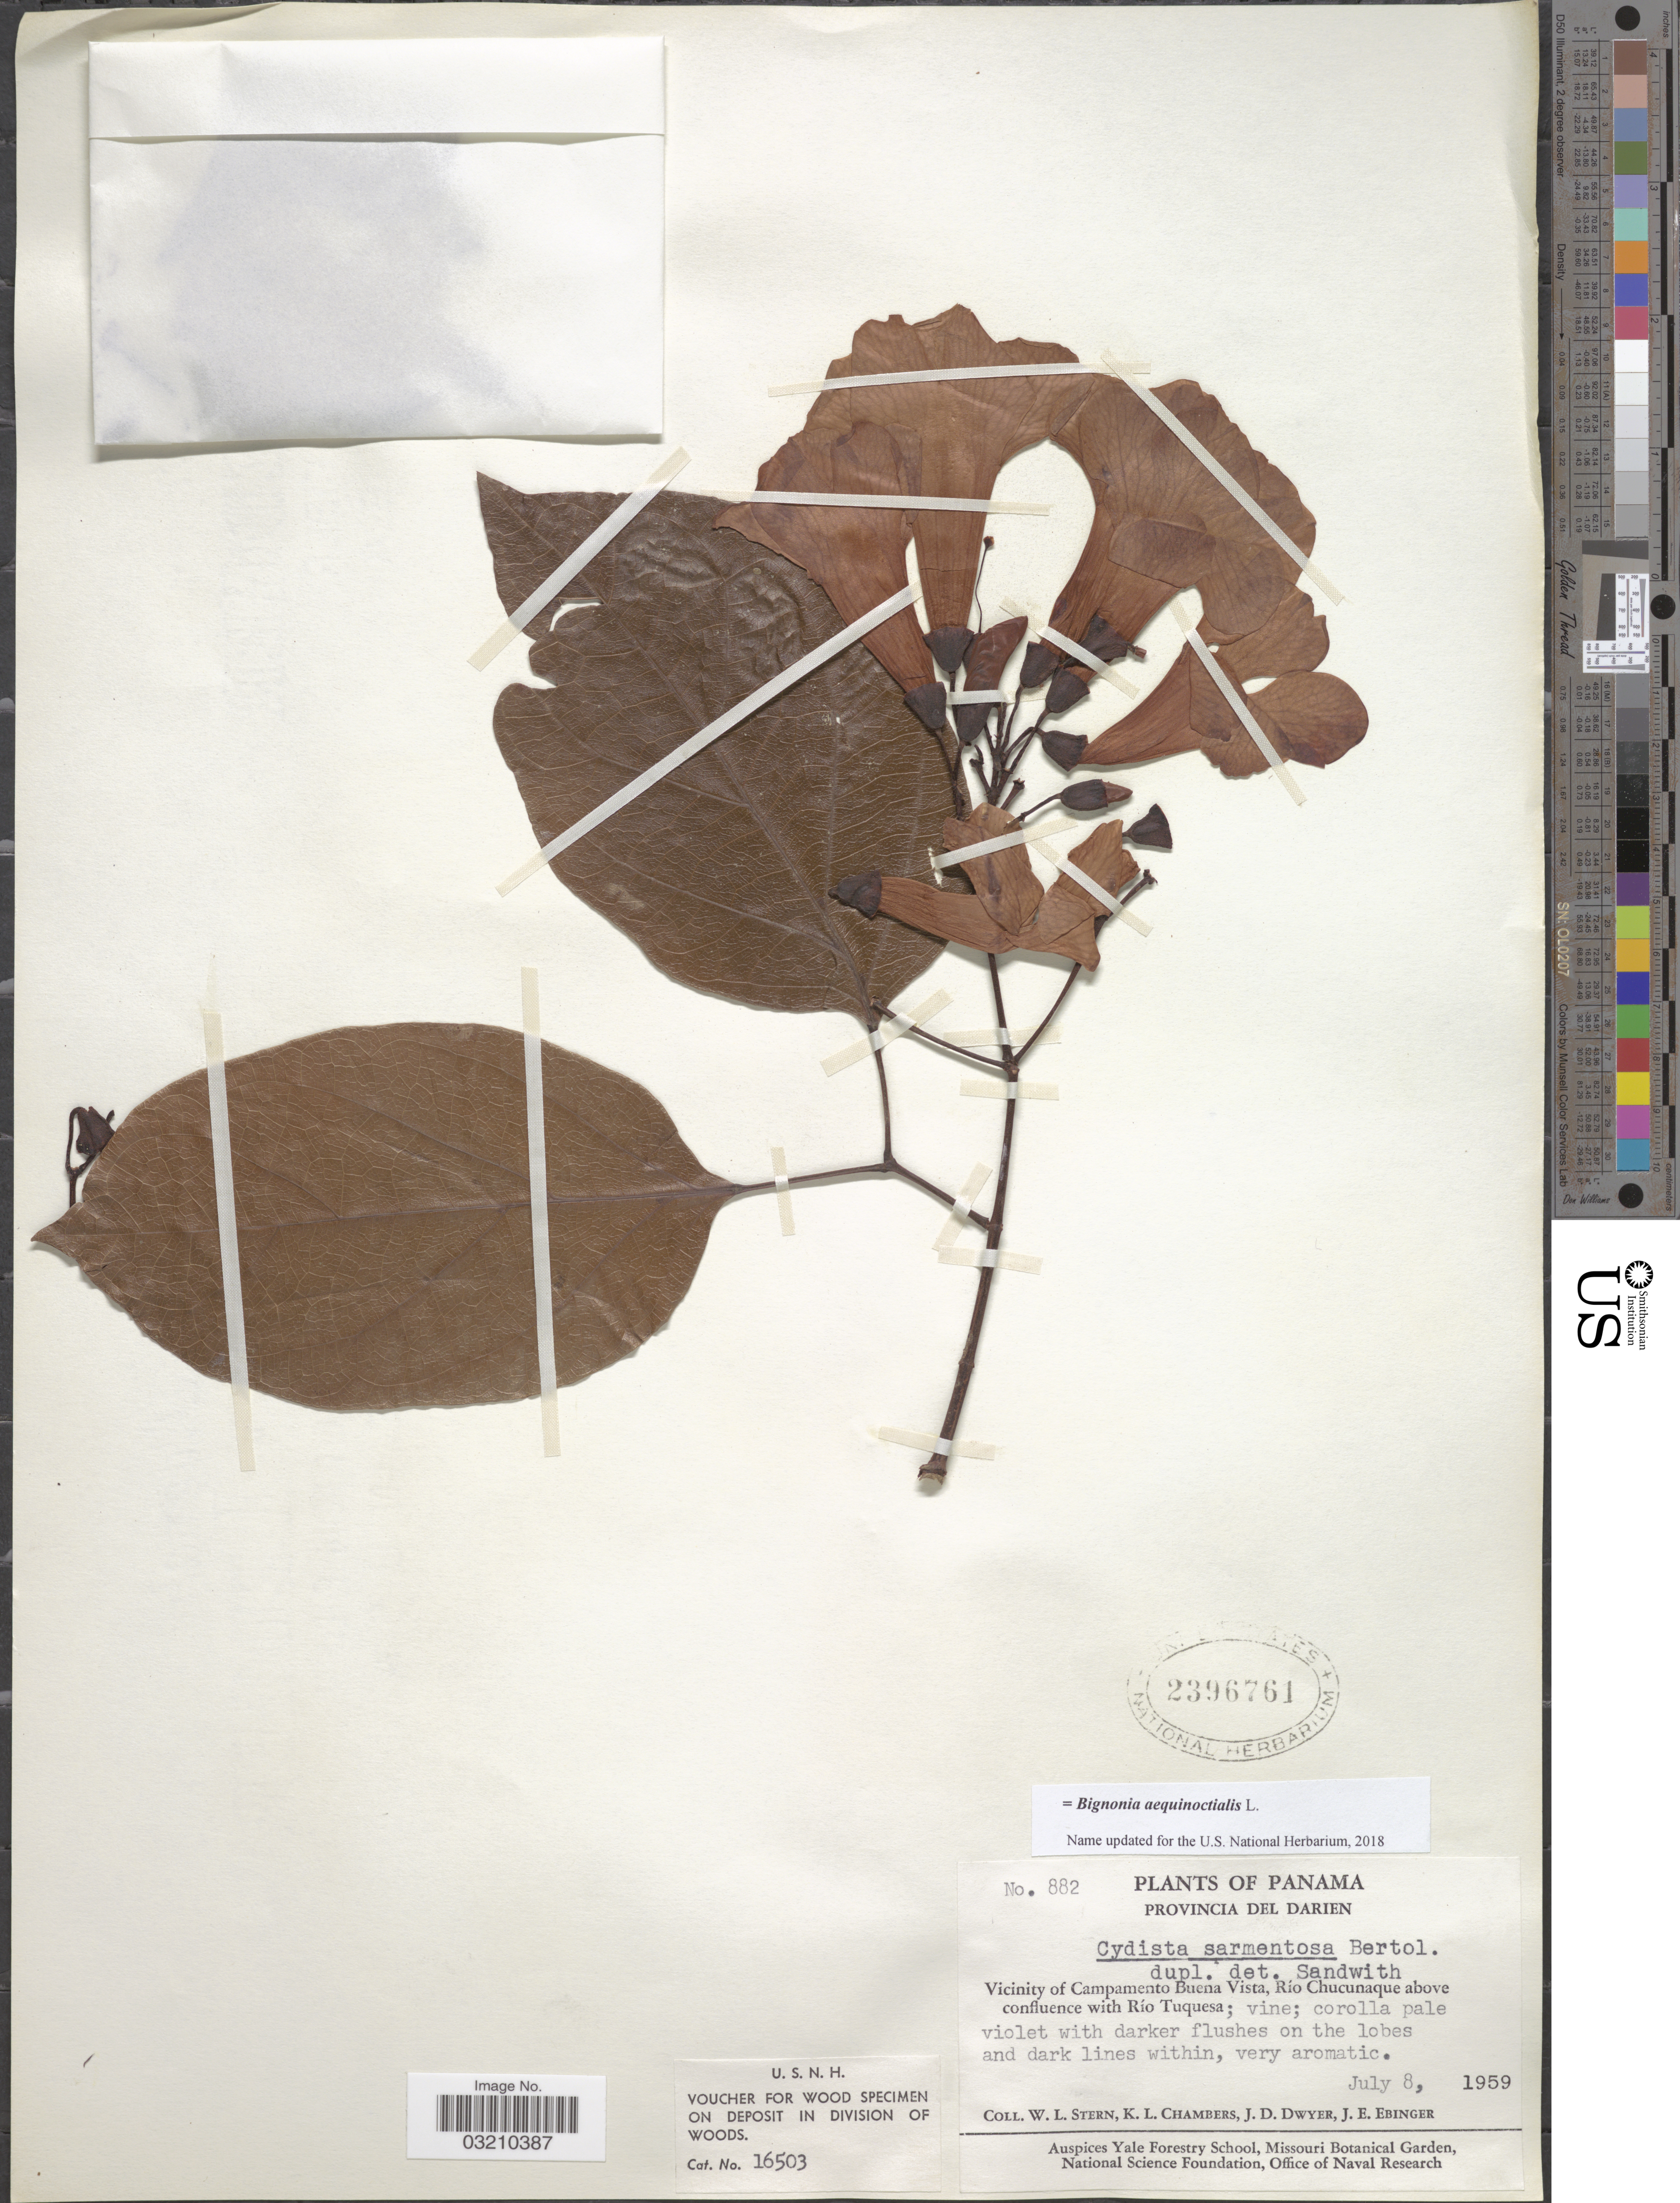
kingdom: Plantae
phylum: Tracheophyta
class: Magnoliopsida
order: Lamiales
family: Bignoniaceae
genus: Bignonia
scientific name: Bignonia aequinoctialis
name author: L.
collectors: W. L. Stern, K. Chambers, J. D. Dwyer & J. Ebinger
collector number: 882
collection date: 1959-07-08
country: Panama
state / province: Darién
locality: Vicinity of Campamento Buena Vista, Río Chucunaque above confluence with Río Tuquesa.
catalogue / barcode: US 2396761